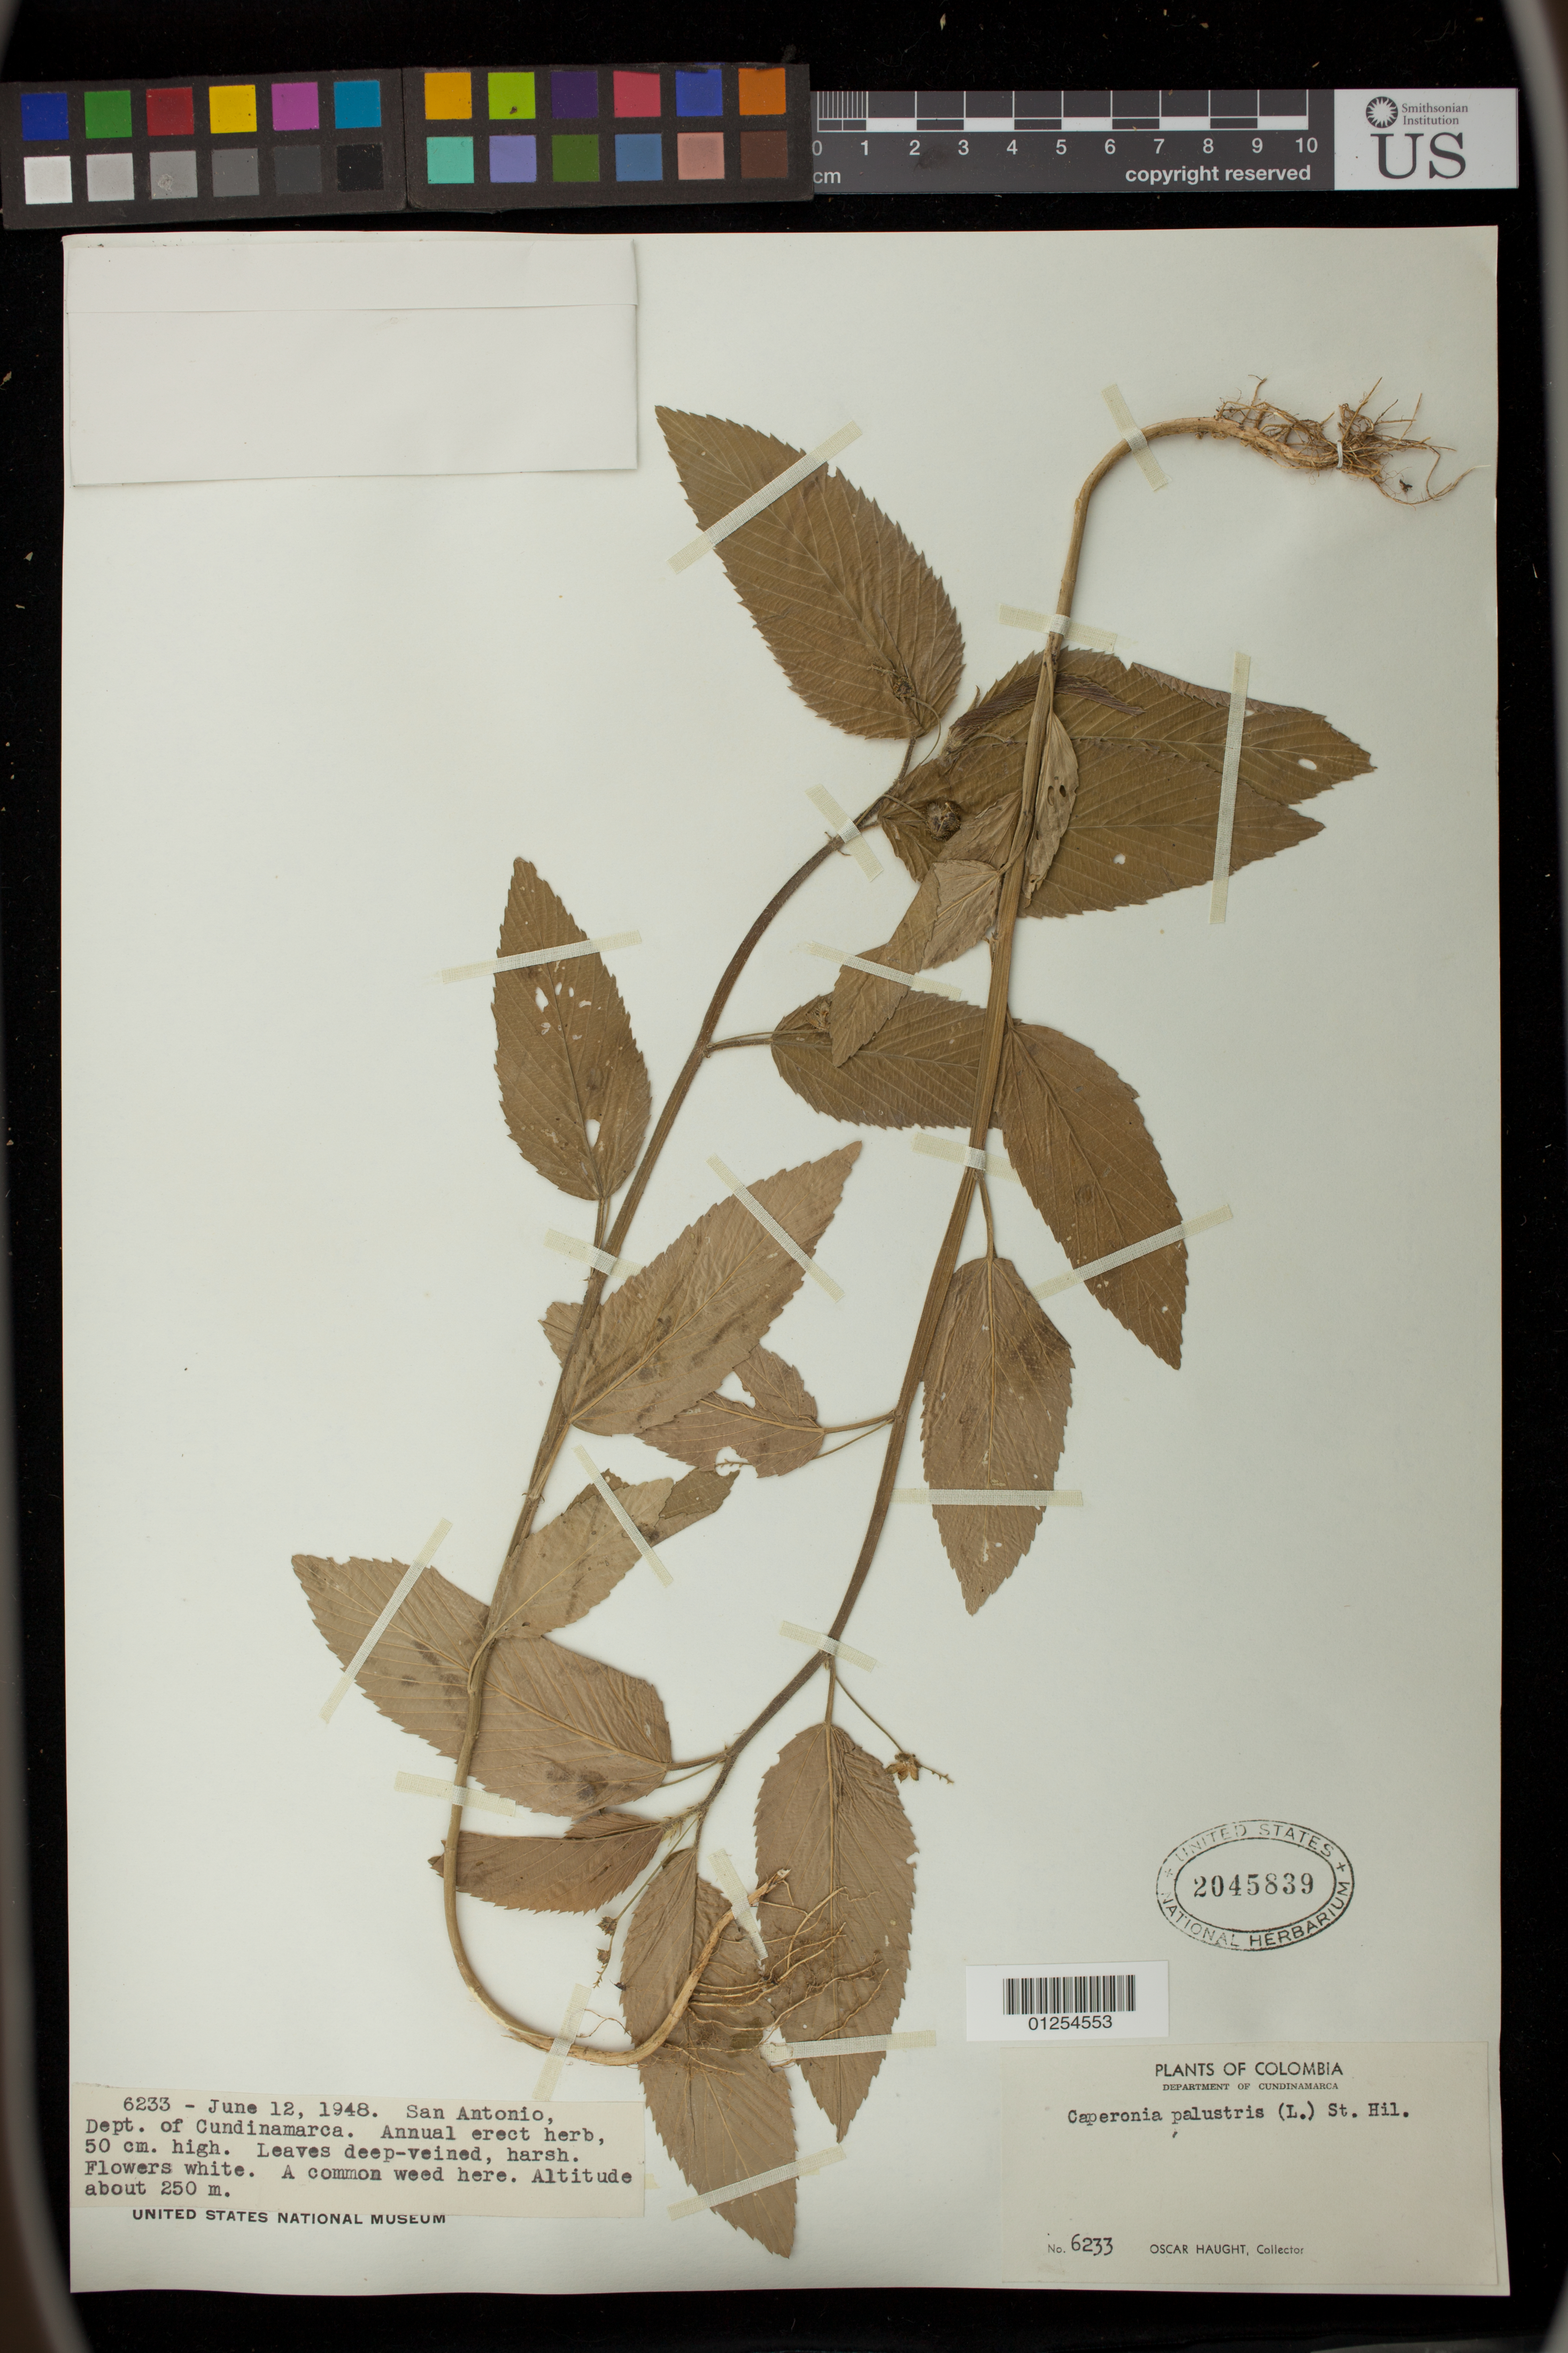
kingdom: Plantae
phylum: Tracheophyta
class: Magnoliopsida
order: Malpighiales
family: Euphorbiaceae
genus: Caperonia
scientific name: Caperonia palustris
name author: (L.) A. St.-Hil.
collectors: O. Haught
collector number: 6233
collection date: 1948-06-12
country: Colombia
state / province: Cundinamarca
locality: San Antonio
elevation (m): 250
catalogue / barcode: US 2045839